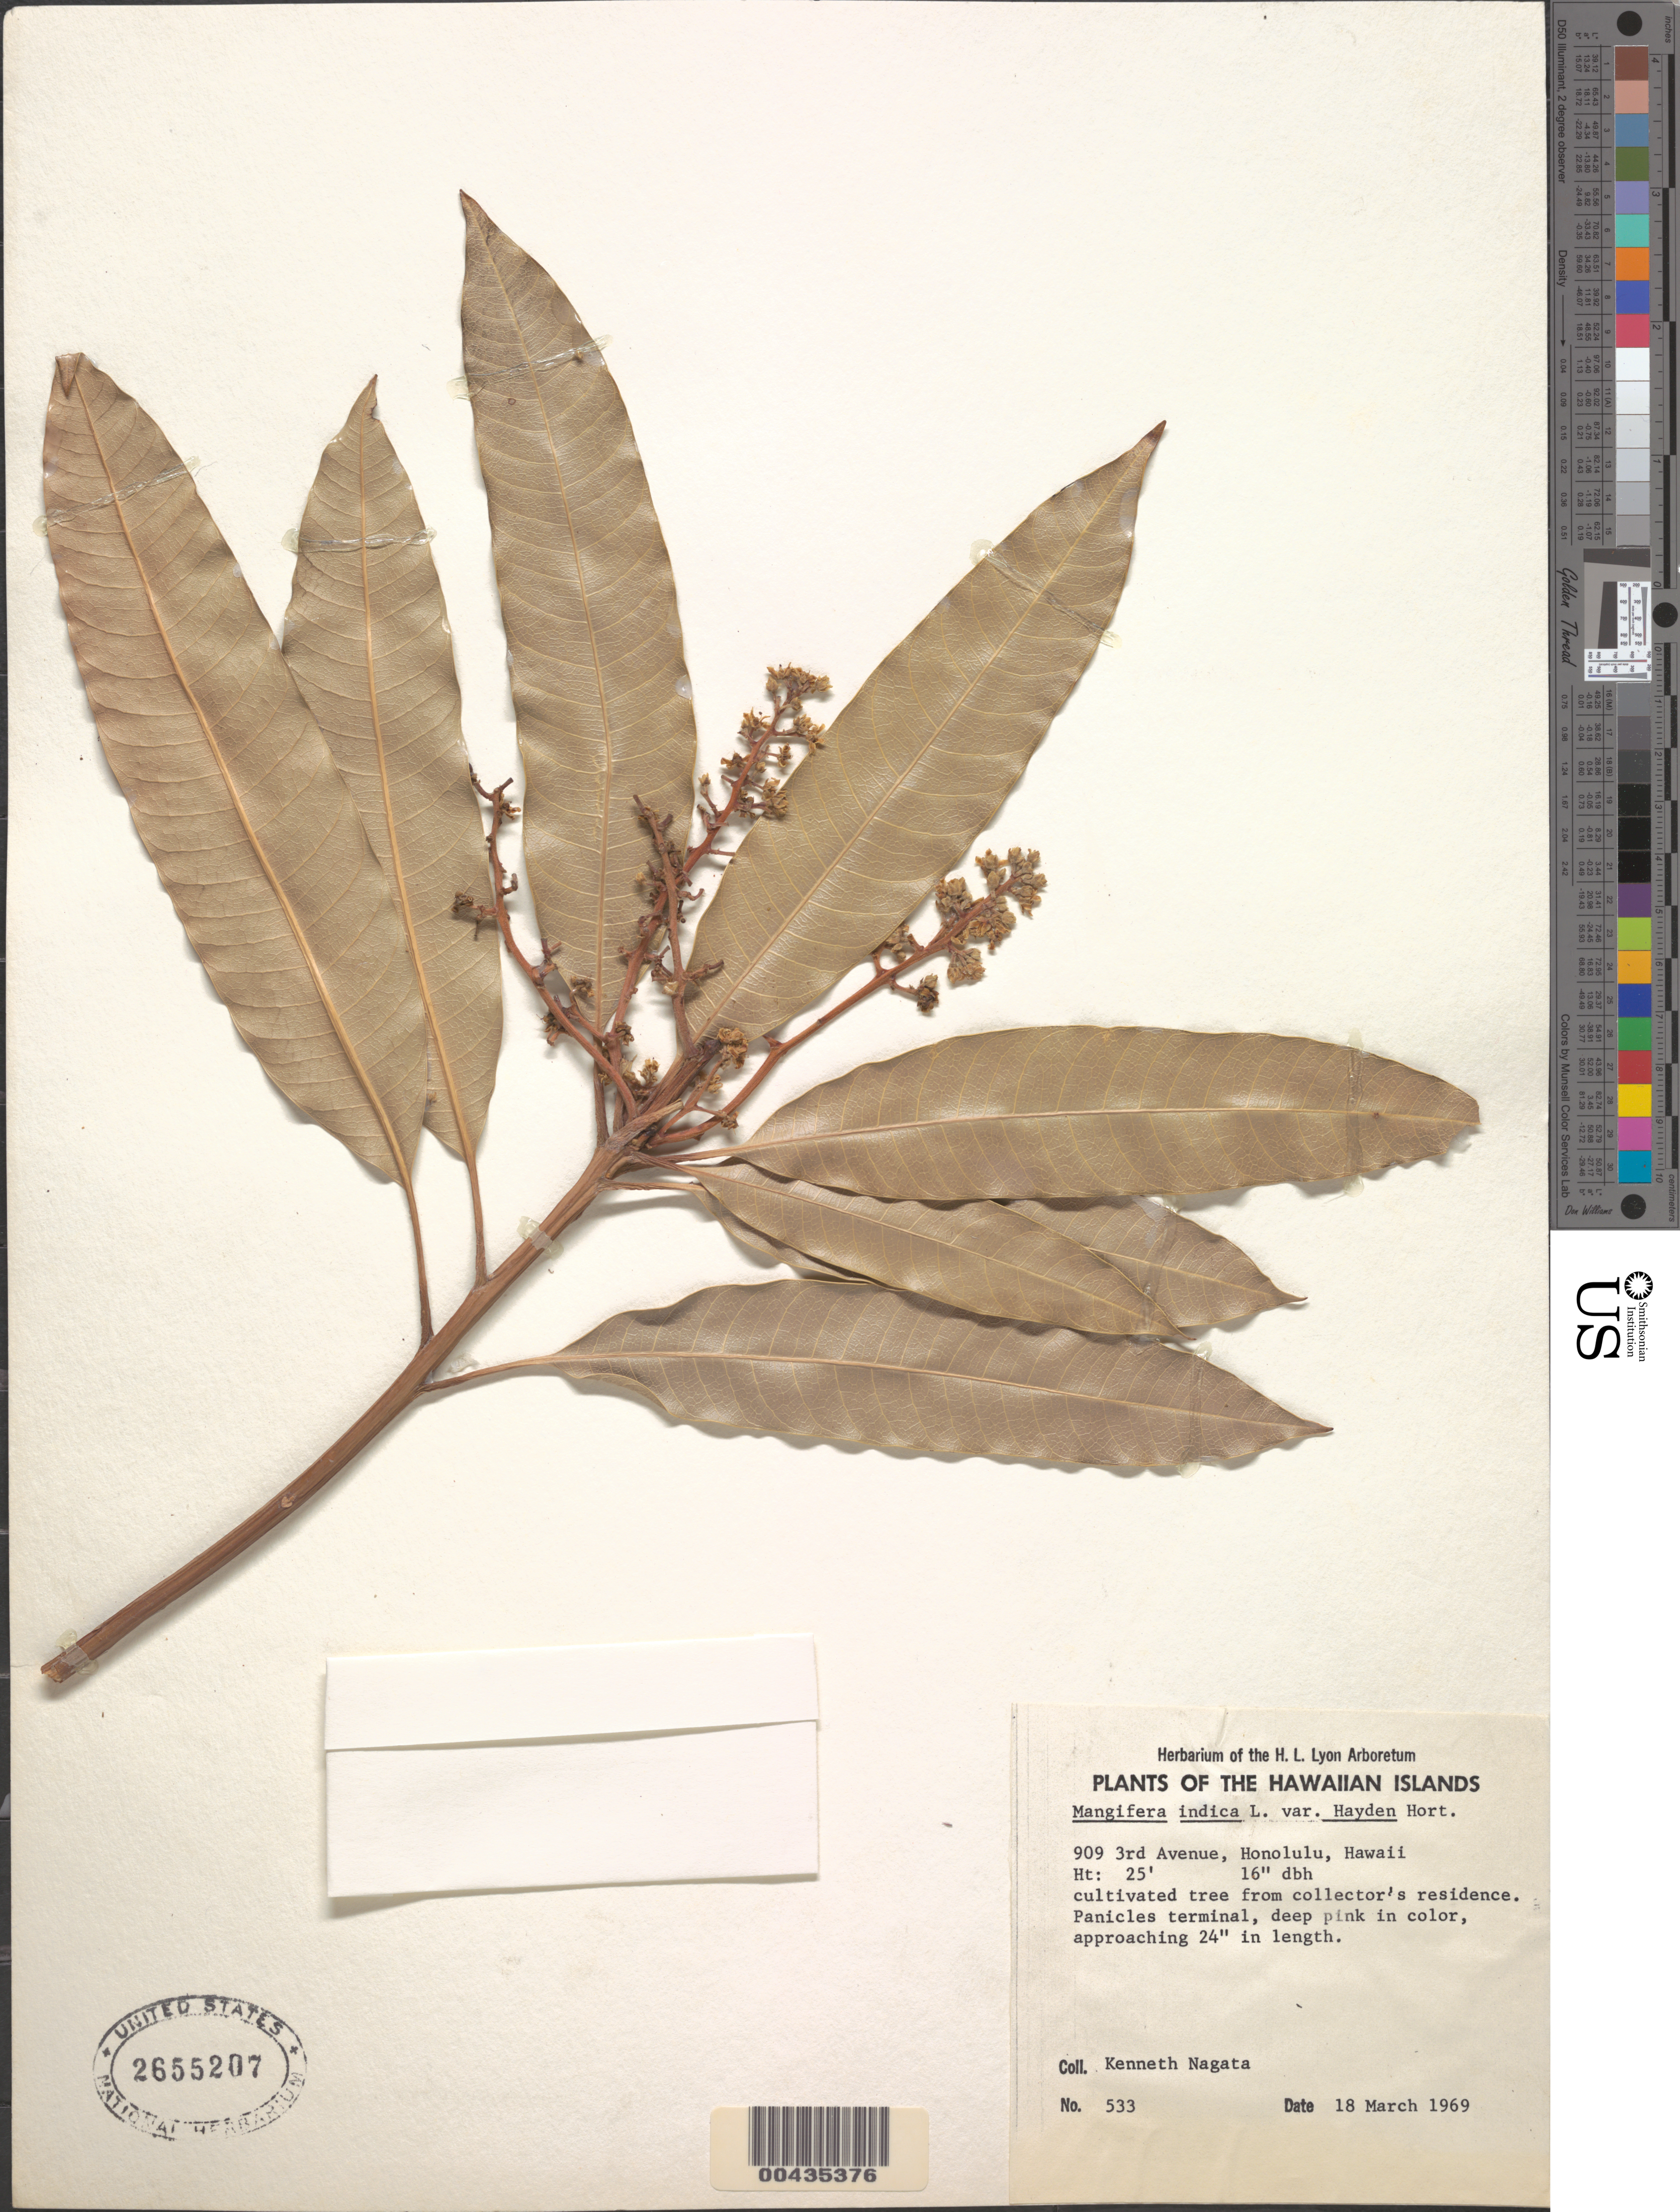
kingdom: Plantae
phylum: Tracheophyta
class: Magnoliopsida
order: Sapindales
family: Anacardiaceae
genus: Mangifera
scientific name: Mangifera indica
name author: L.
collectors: K. Nagata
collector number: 533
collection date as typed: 18 Mar 1969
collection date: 1969-03-18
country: United States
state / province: Hawaii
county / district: Honolulu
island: Oahu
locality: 909 3rd Avenue, Honolulu, collector's residence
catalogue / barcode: US 2655207